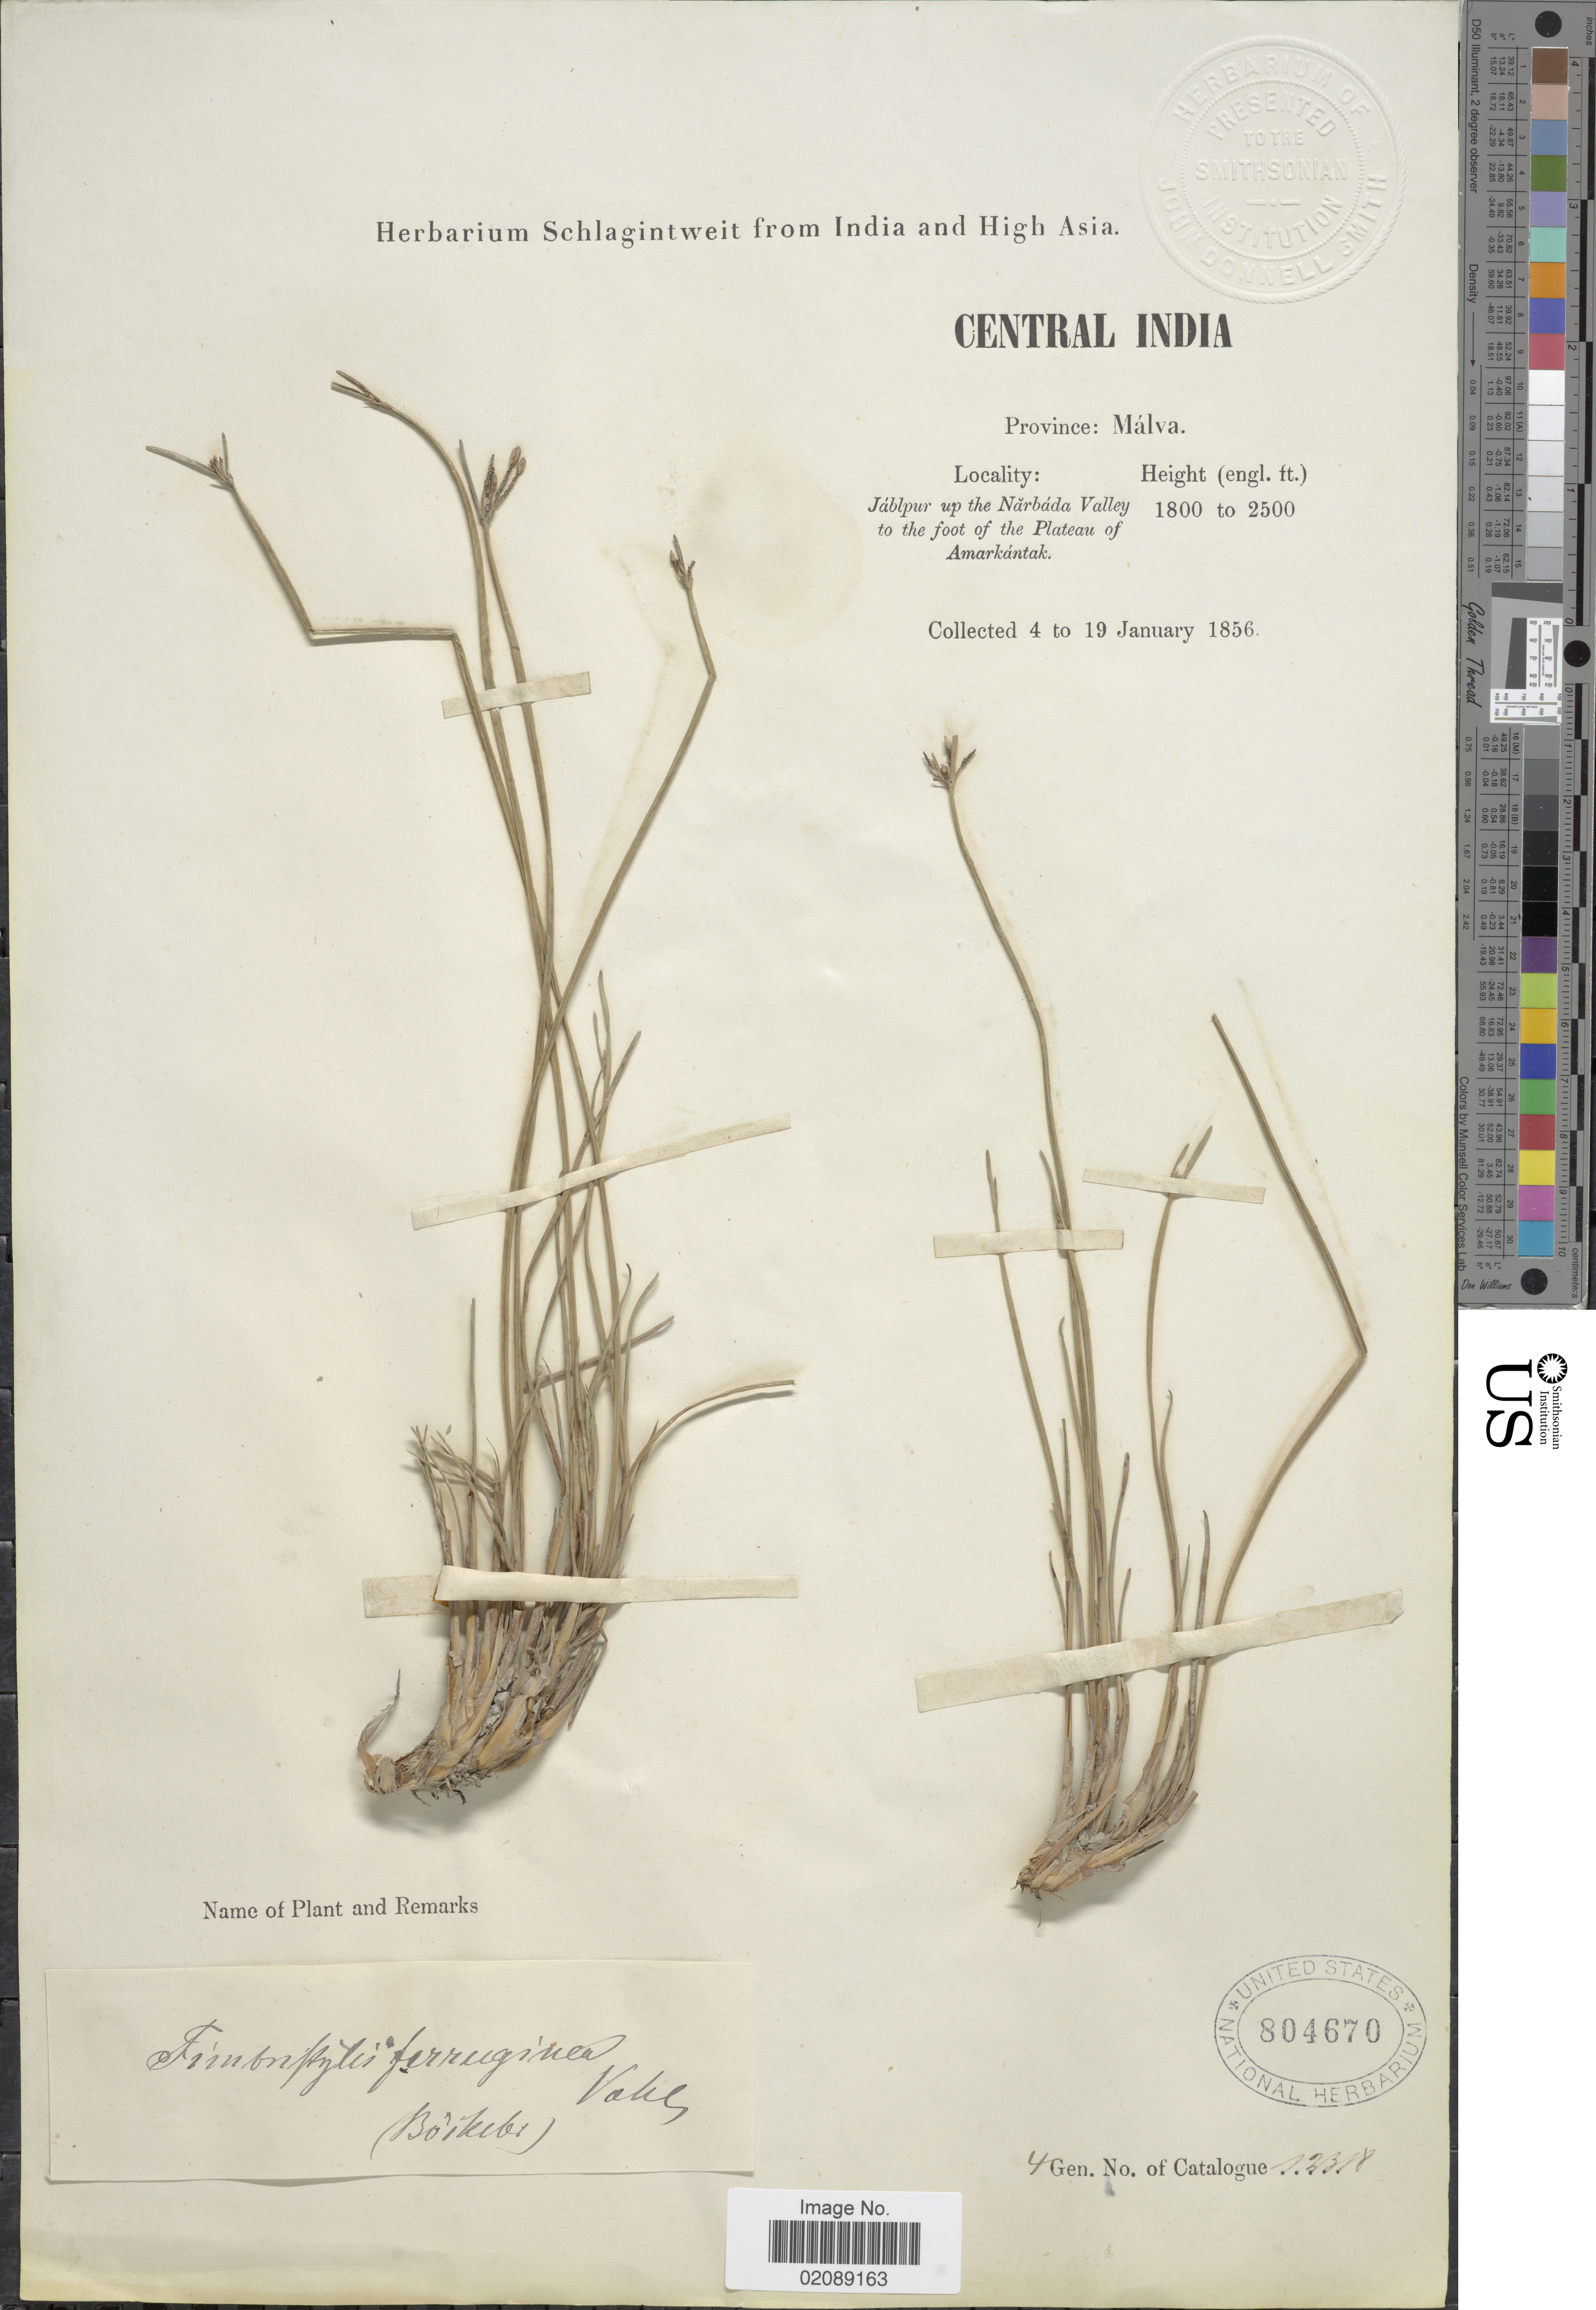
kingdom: Plantae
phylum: Tracheophyta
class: Liliopsida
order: Poales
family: Cyperaceae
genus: Fimbristylis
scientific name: Fimbristylis ferruginea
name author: (L.) Vahl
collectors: ex herb. Schlagintweit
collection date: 1856-01-04/1856-01-19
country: India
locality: Central India, Province: Málva, Jáblpur up the Narbáda Valley to the foot of the Plateau of Amarkántak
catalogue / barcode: US 804670